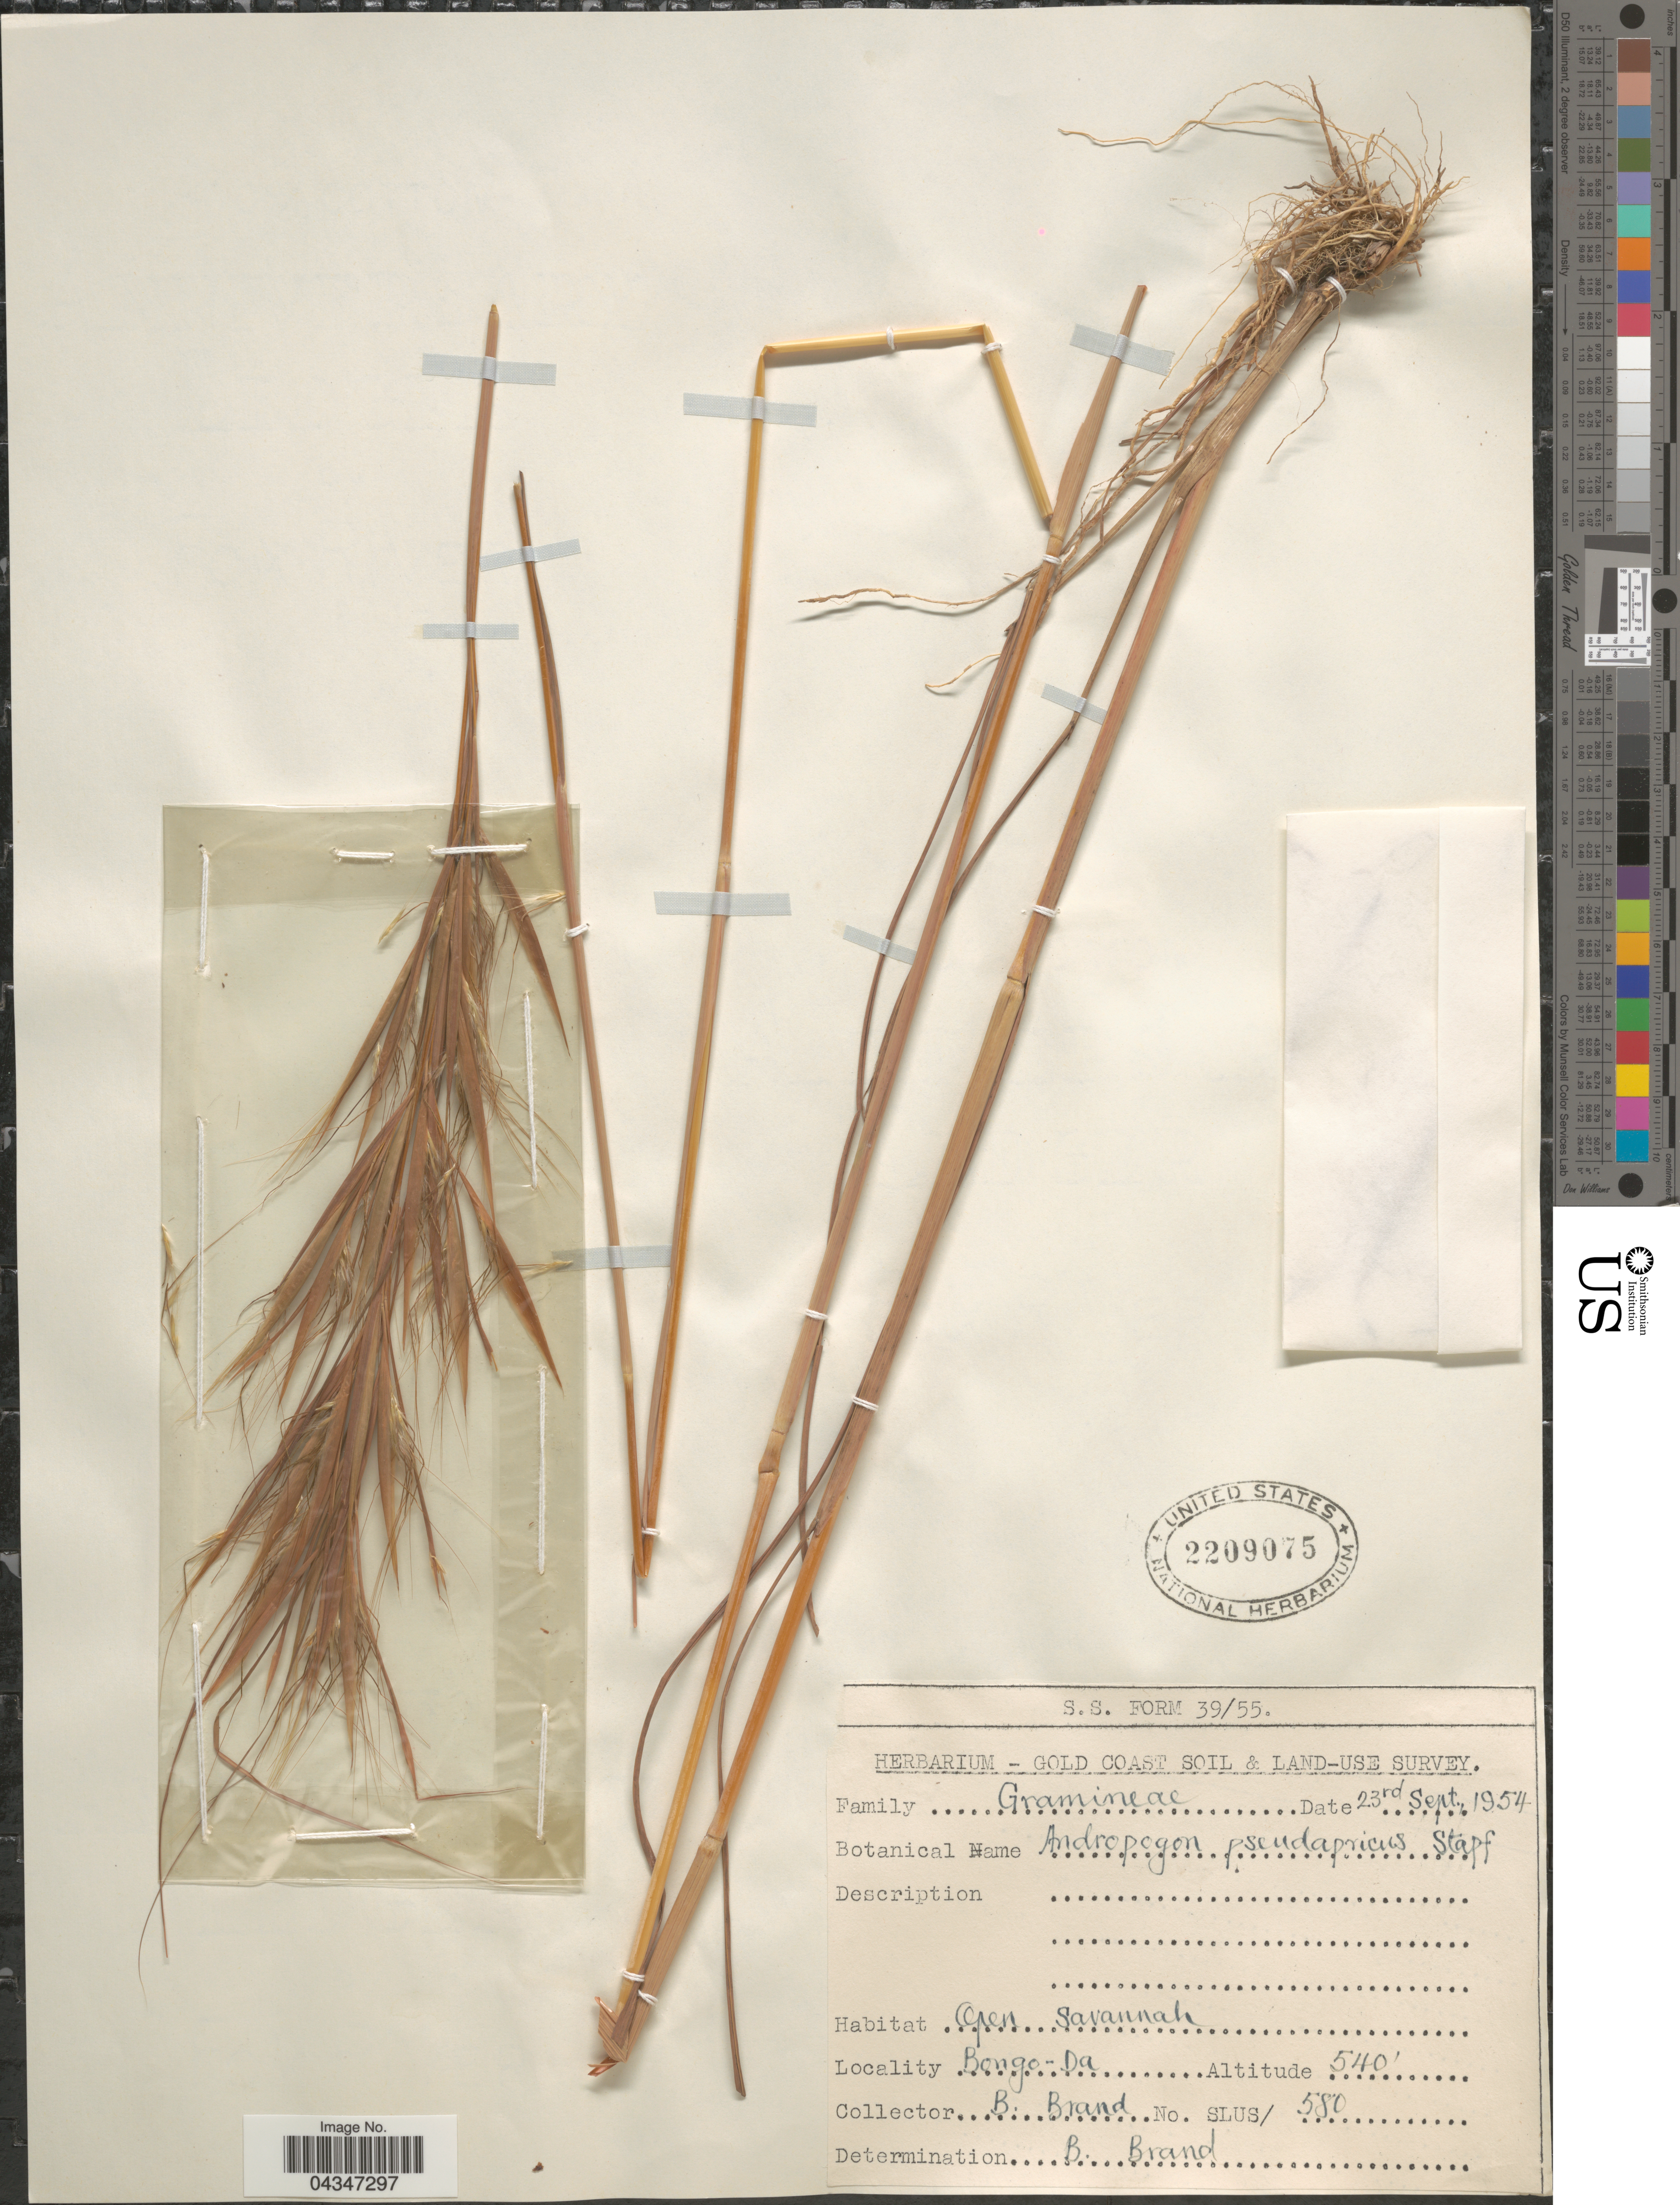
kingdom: Plantae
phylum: Tracheophyta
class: Liliopsida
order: Poales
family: Poaceae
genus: Andropogon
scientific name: Andropogon pseudapricus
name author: Stapf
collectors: B. Brand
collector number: SLUS/580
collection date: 1954-09-23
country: Ghana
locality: Gold Coast Soil & Land-Use Survey. Bongo-Da.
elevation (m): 165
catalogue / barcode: US 2209075